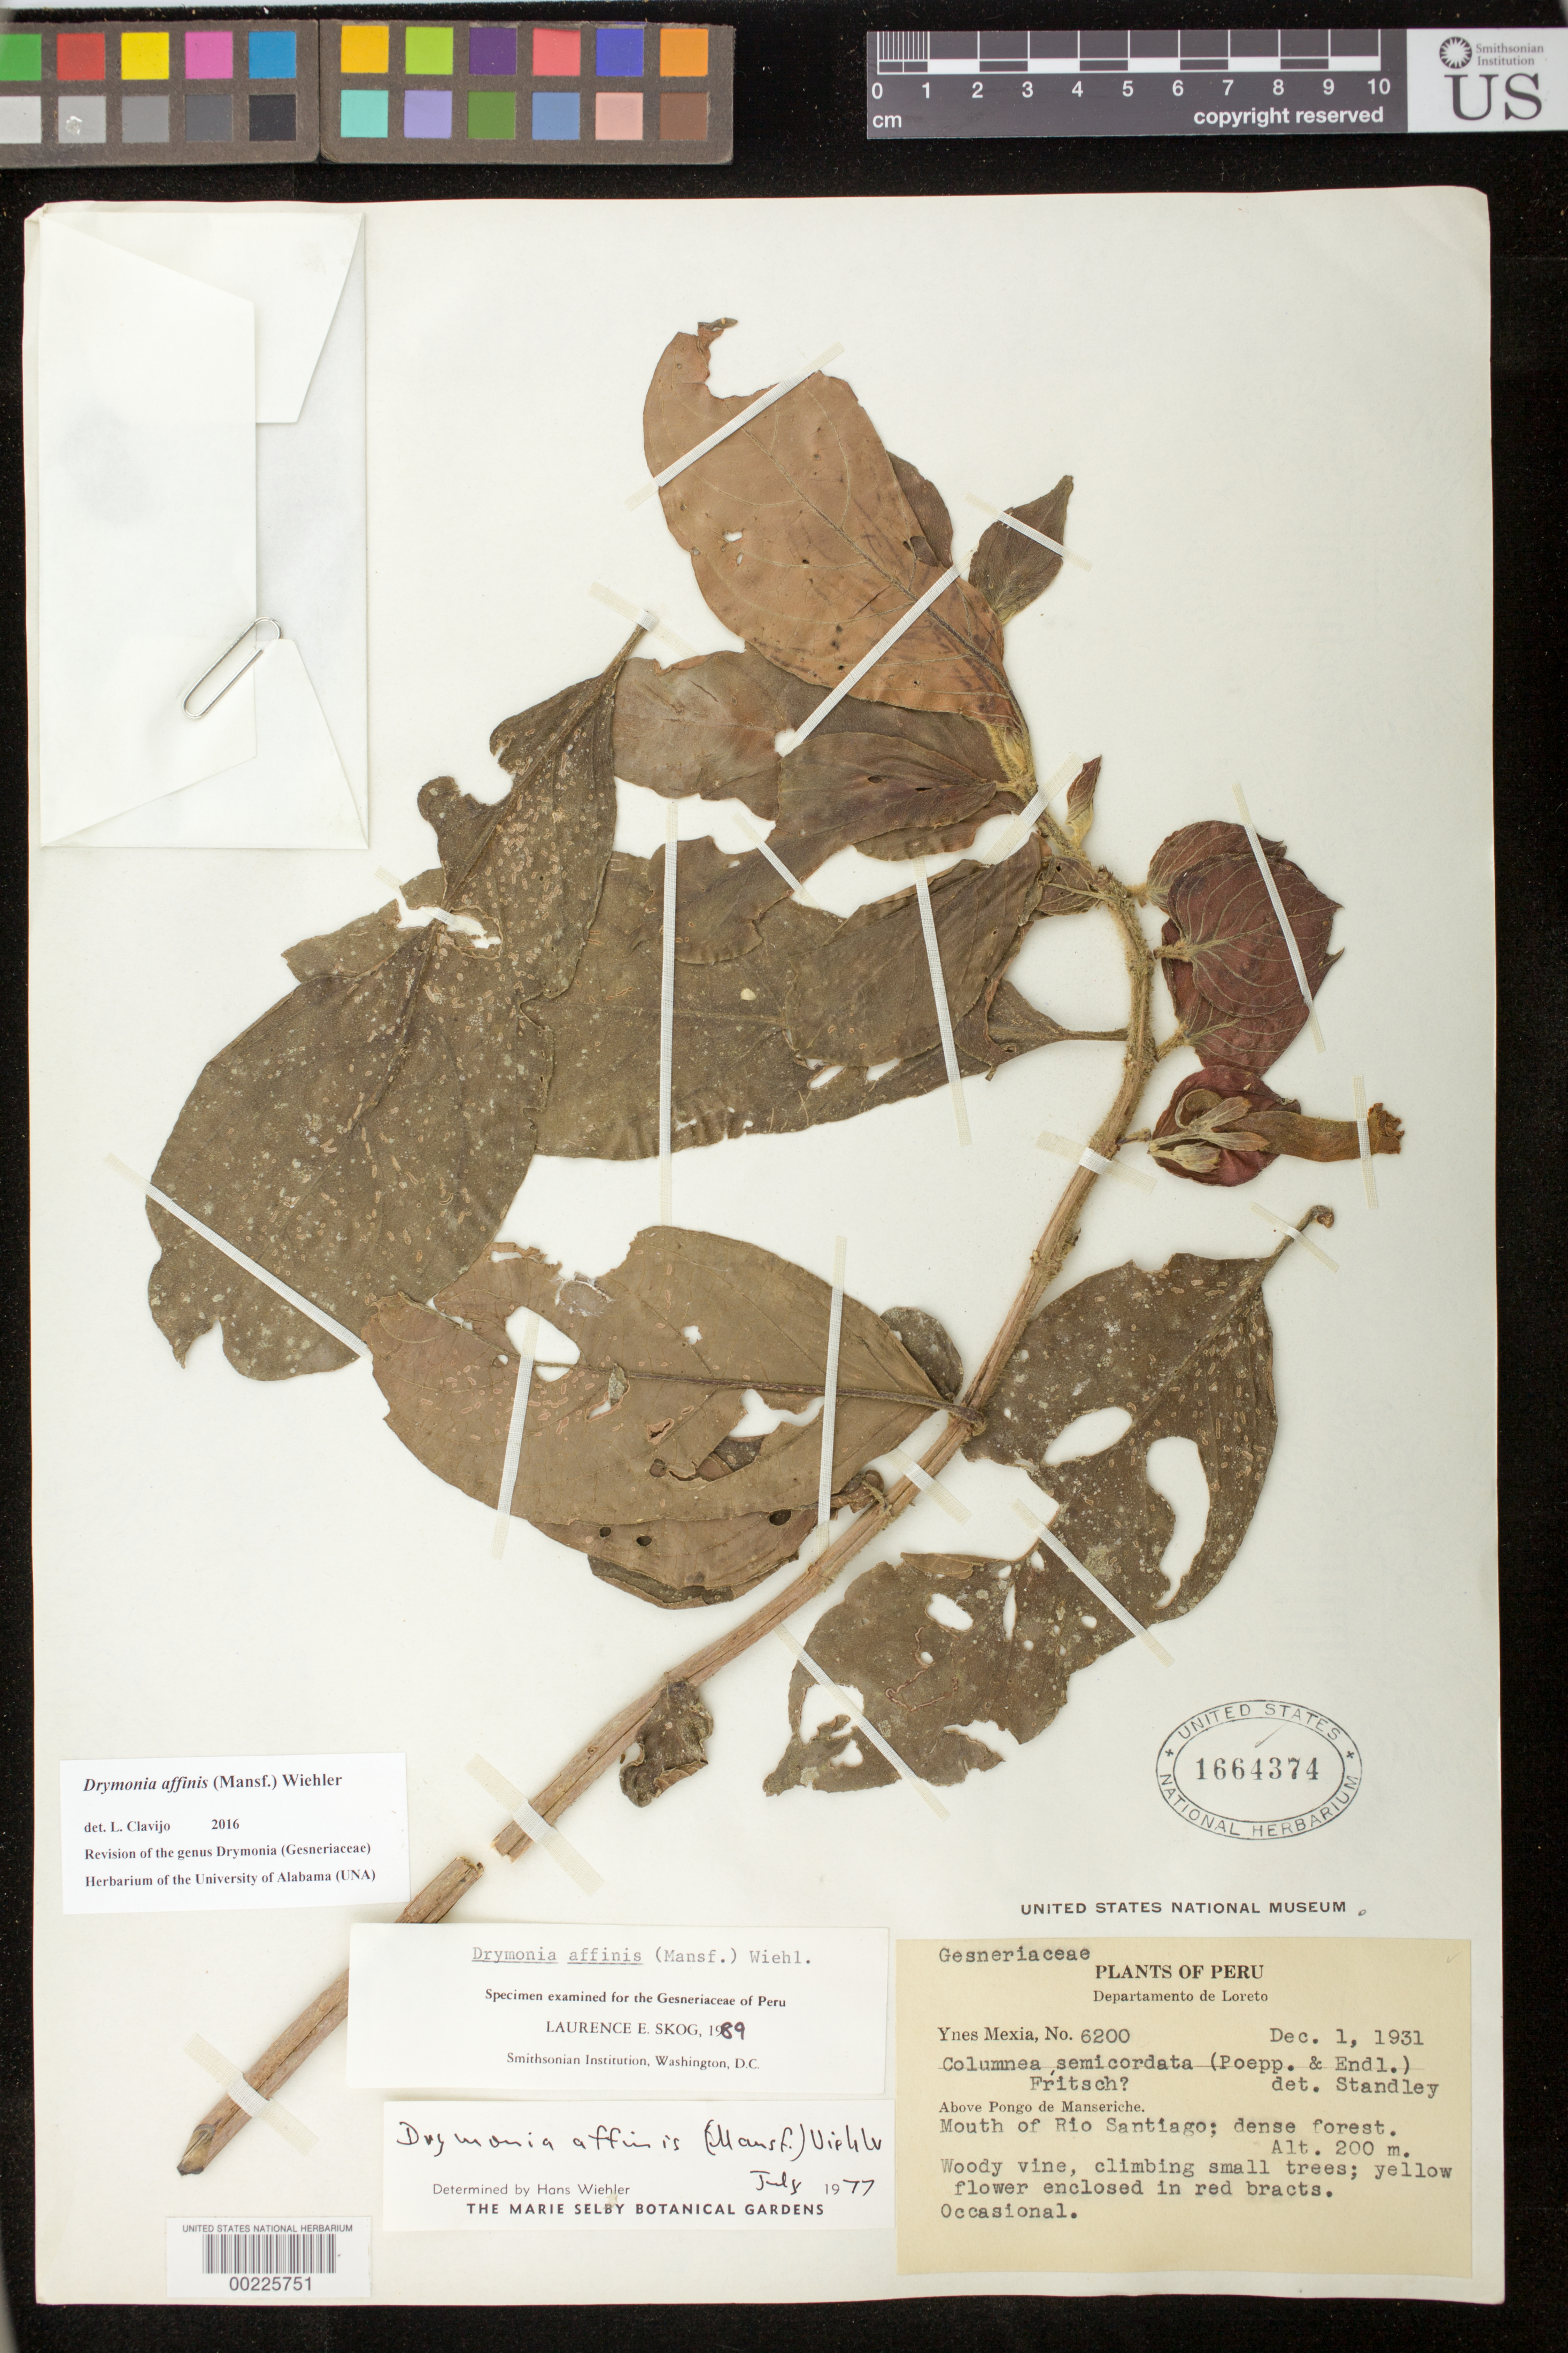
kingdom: Plantae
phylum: Tracheophyta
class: Magnoliopsida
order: Lamiales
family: Gesneriaceae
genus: Drymonia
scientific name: Drymonia affinis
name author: (Mansf.) Wiehler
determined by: Skog, Laurence E.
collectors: Y. Mexia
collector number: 6200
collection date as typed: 01 Dec 1931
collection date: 1931-12-01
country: Peru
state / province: Loreto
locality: Above Pongo de Manseriche, mouth of Rio Santiago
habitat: Dense forest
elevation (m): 200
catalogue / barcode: US 1664374